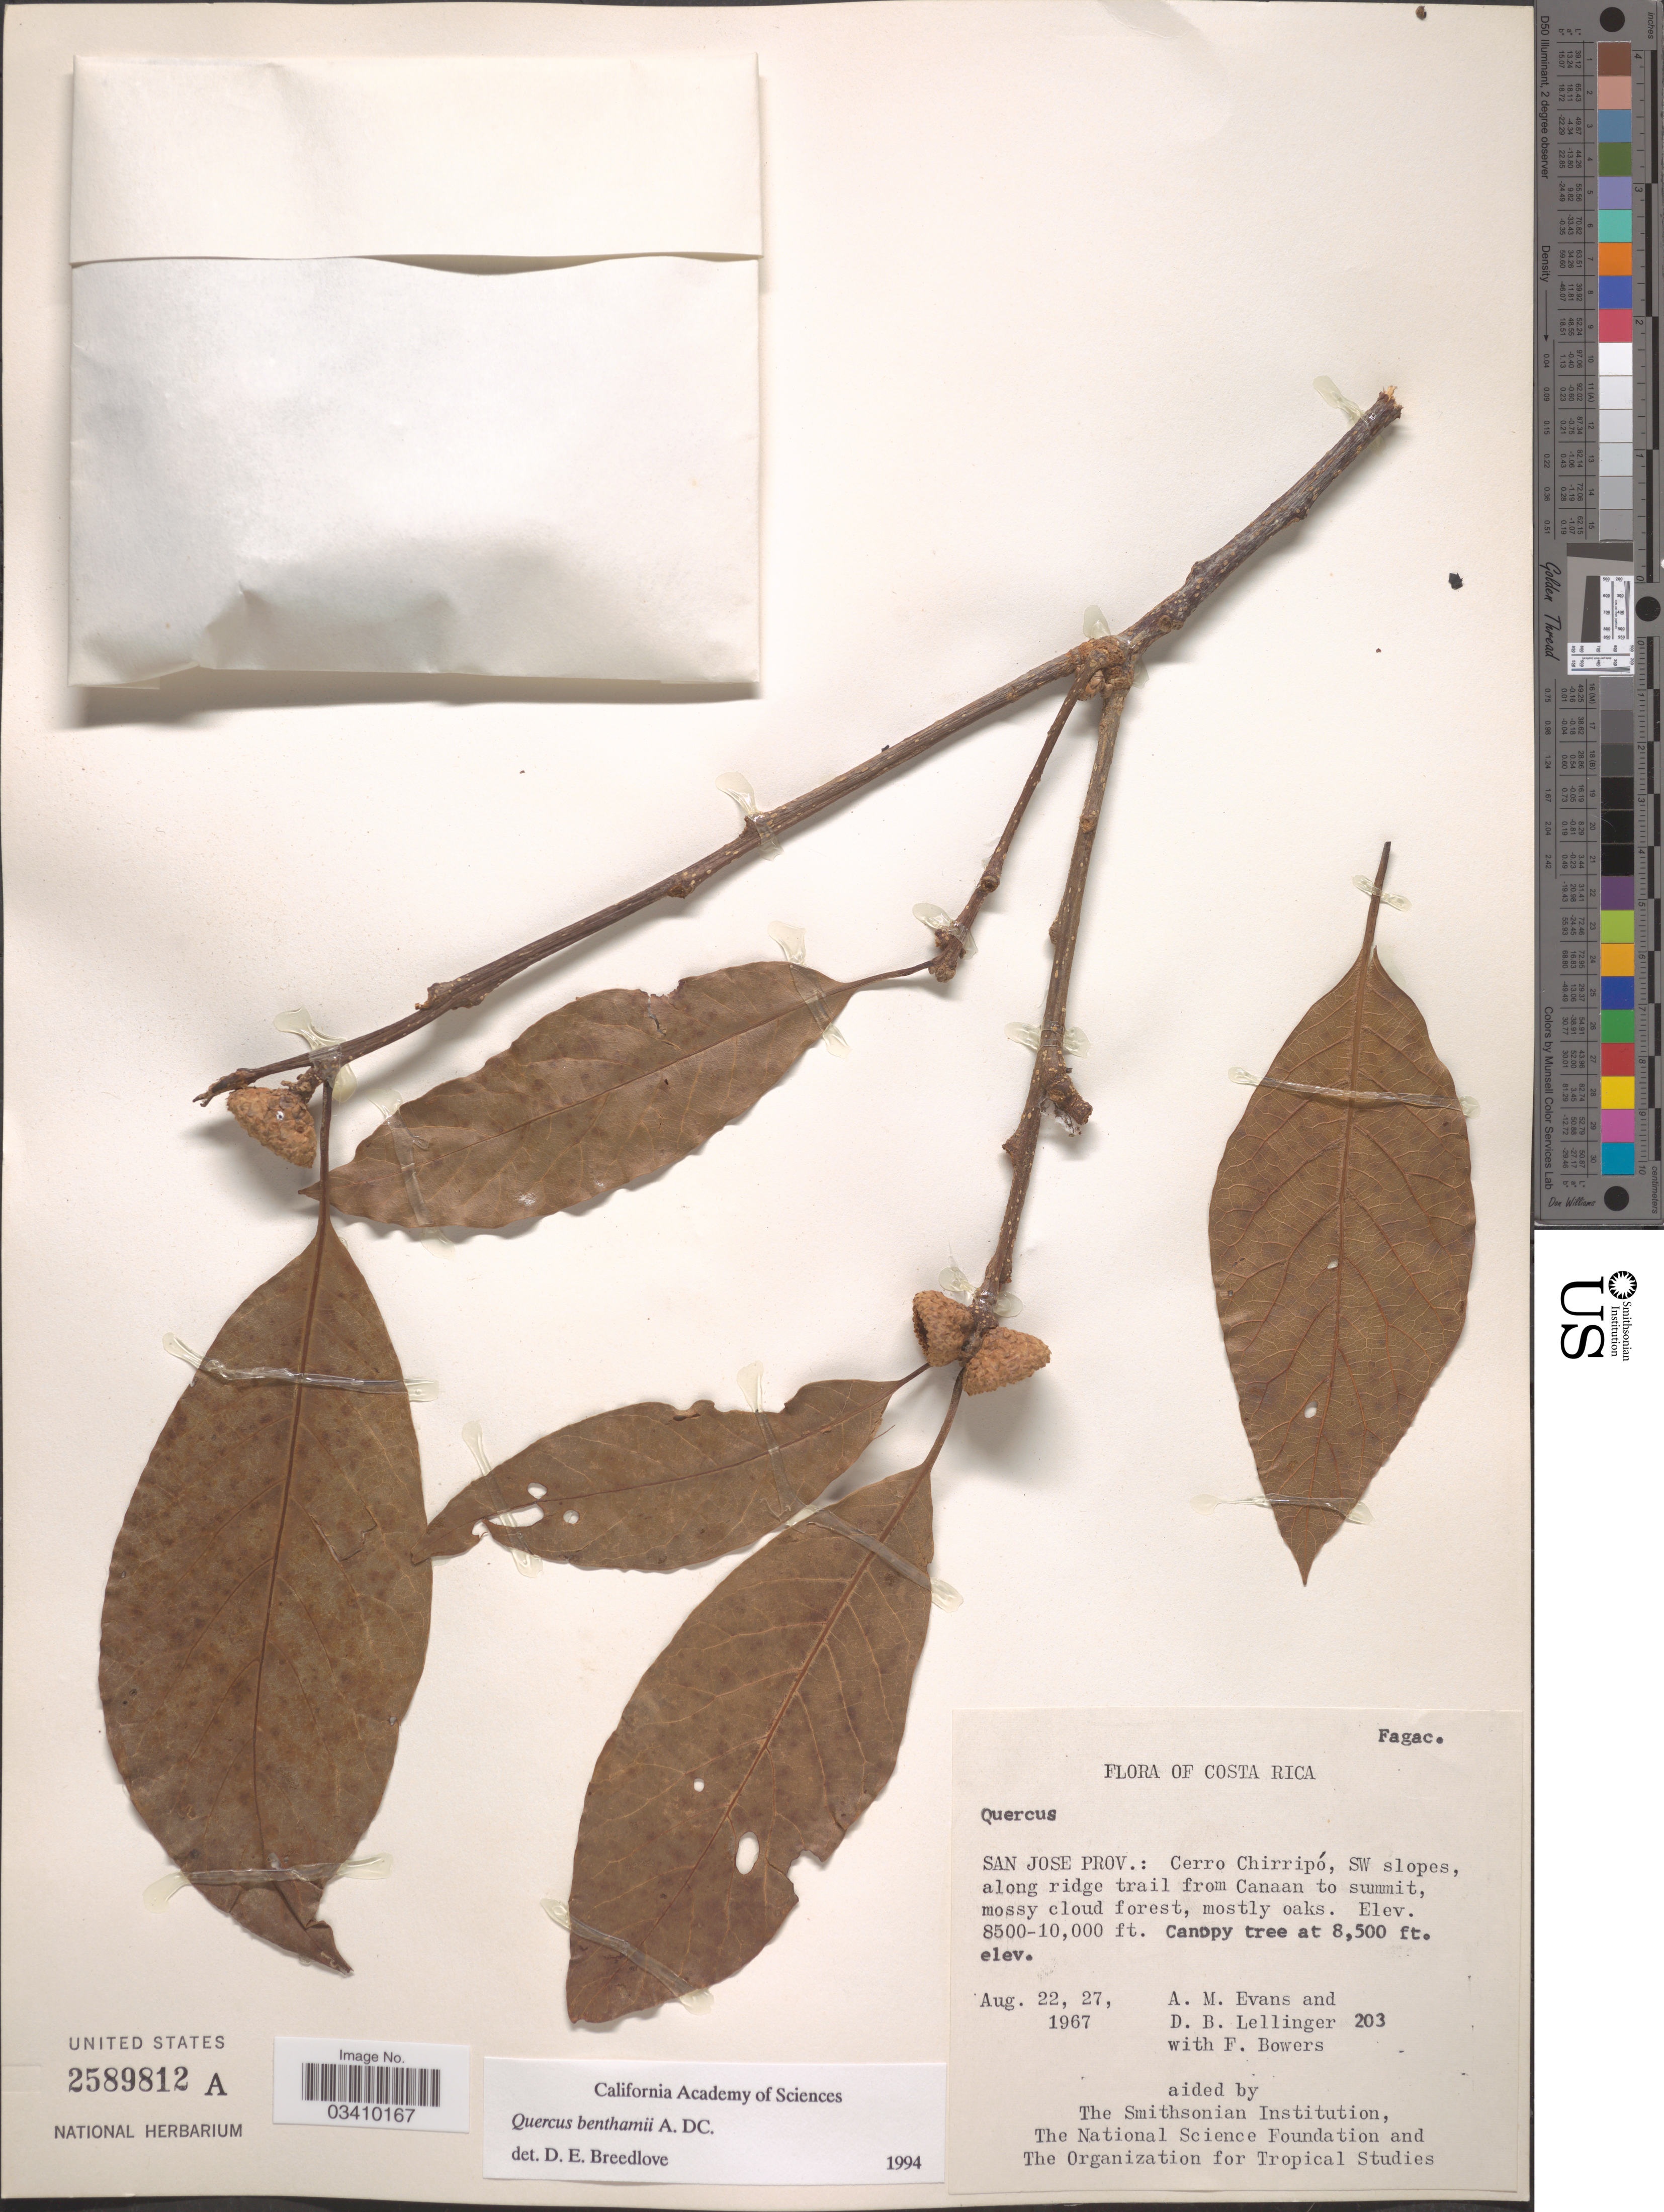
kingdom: Plantae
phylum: Tracheophyta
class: Magnoliopsida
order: Fagales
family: Fagaceae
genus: Quercus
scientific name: Quercus benthamii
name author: A. DC.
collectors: A. M. Evans, D. B. Lellinger & F. Bowers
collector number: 203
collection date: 1967-08-22/1967-08-27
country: Costa Rica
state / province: San José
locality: Cerro Chirripó, SW slopes, along ridge trail from Canaan to summit.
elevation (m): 2591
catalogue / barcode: US 2589812A